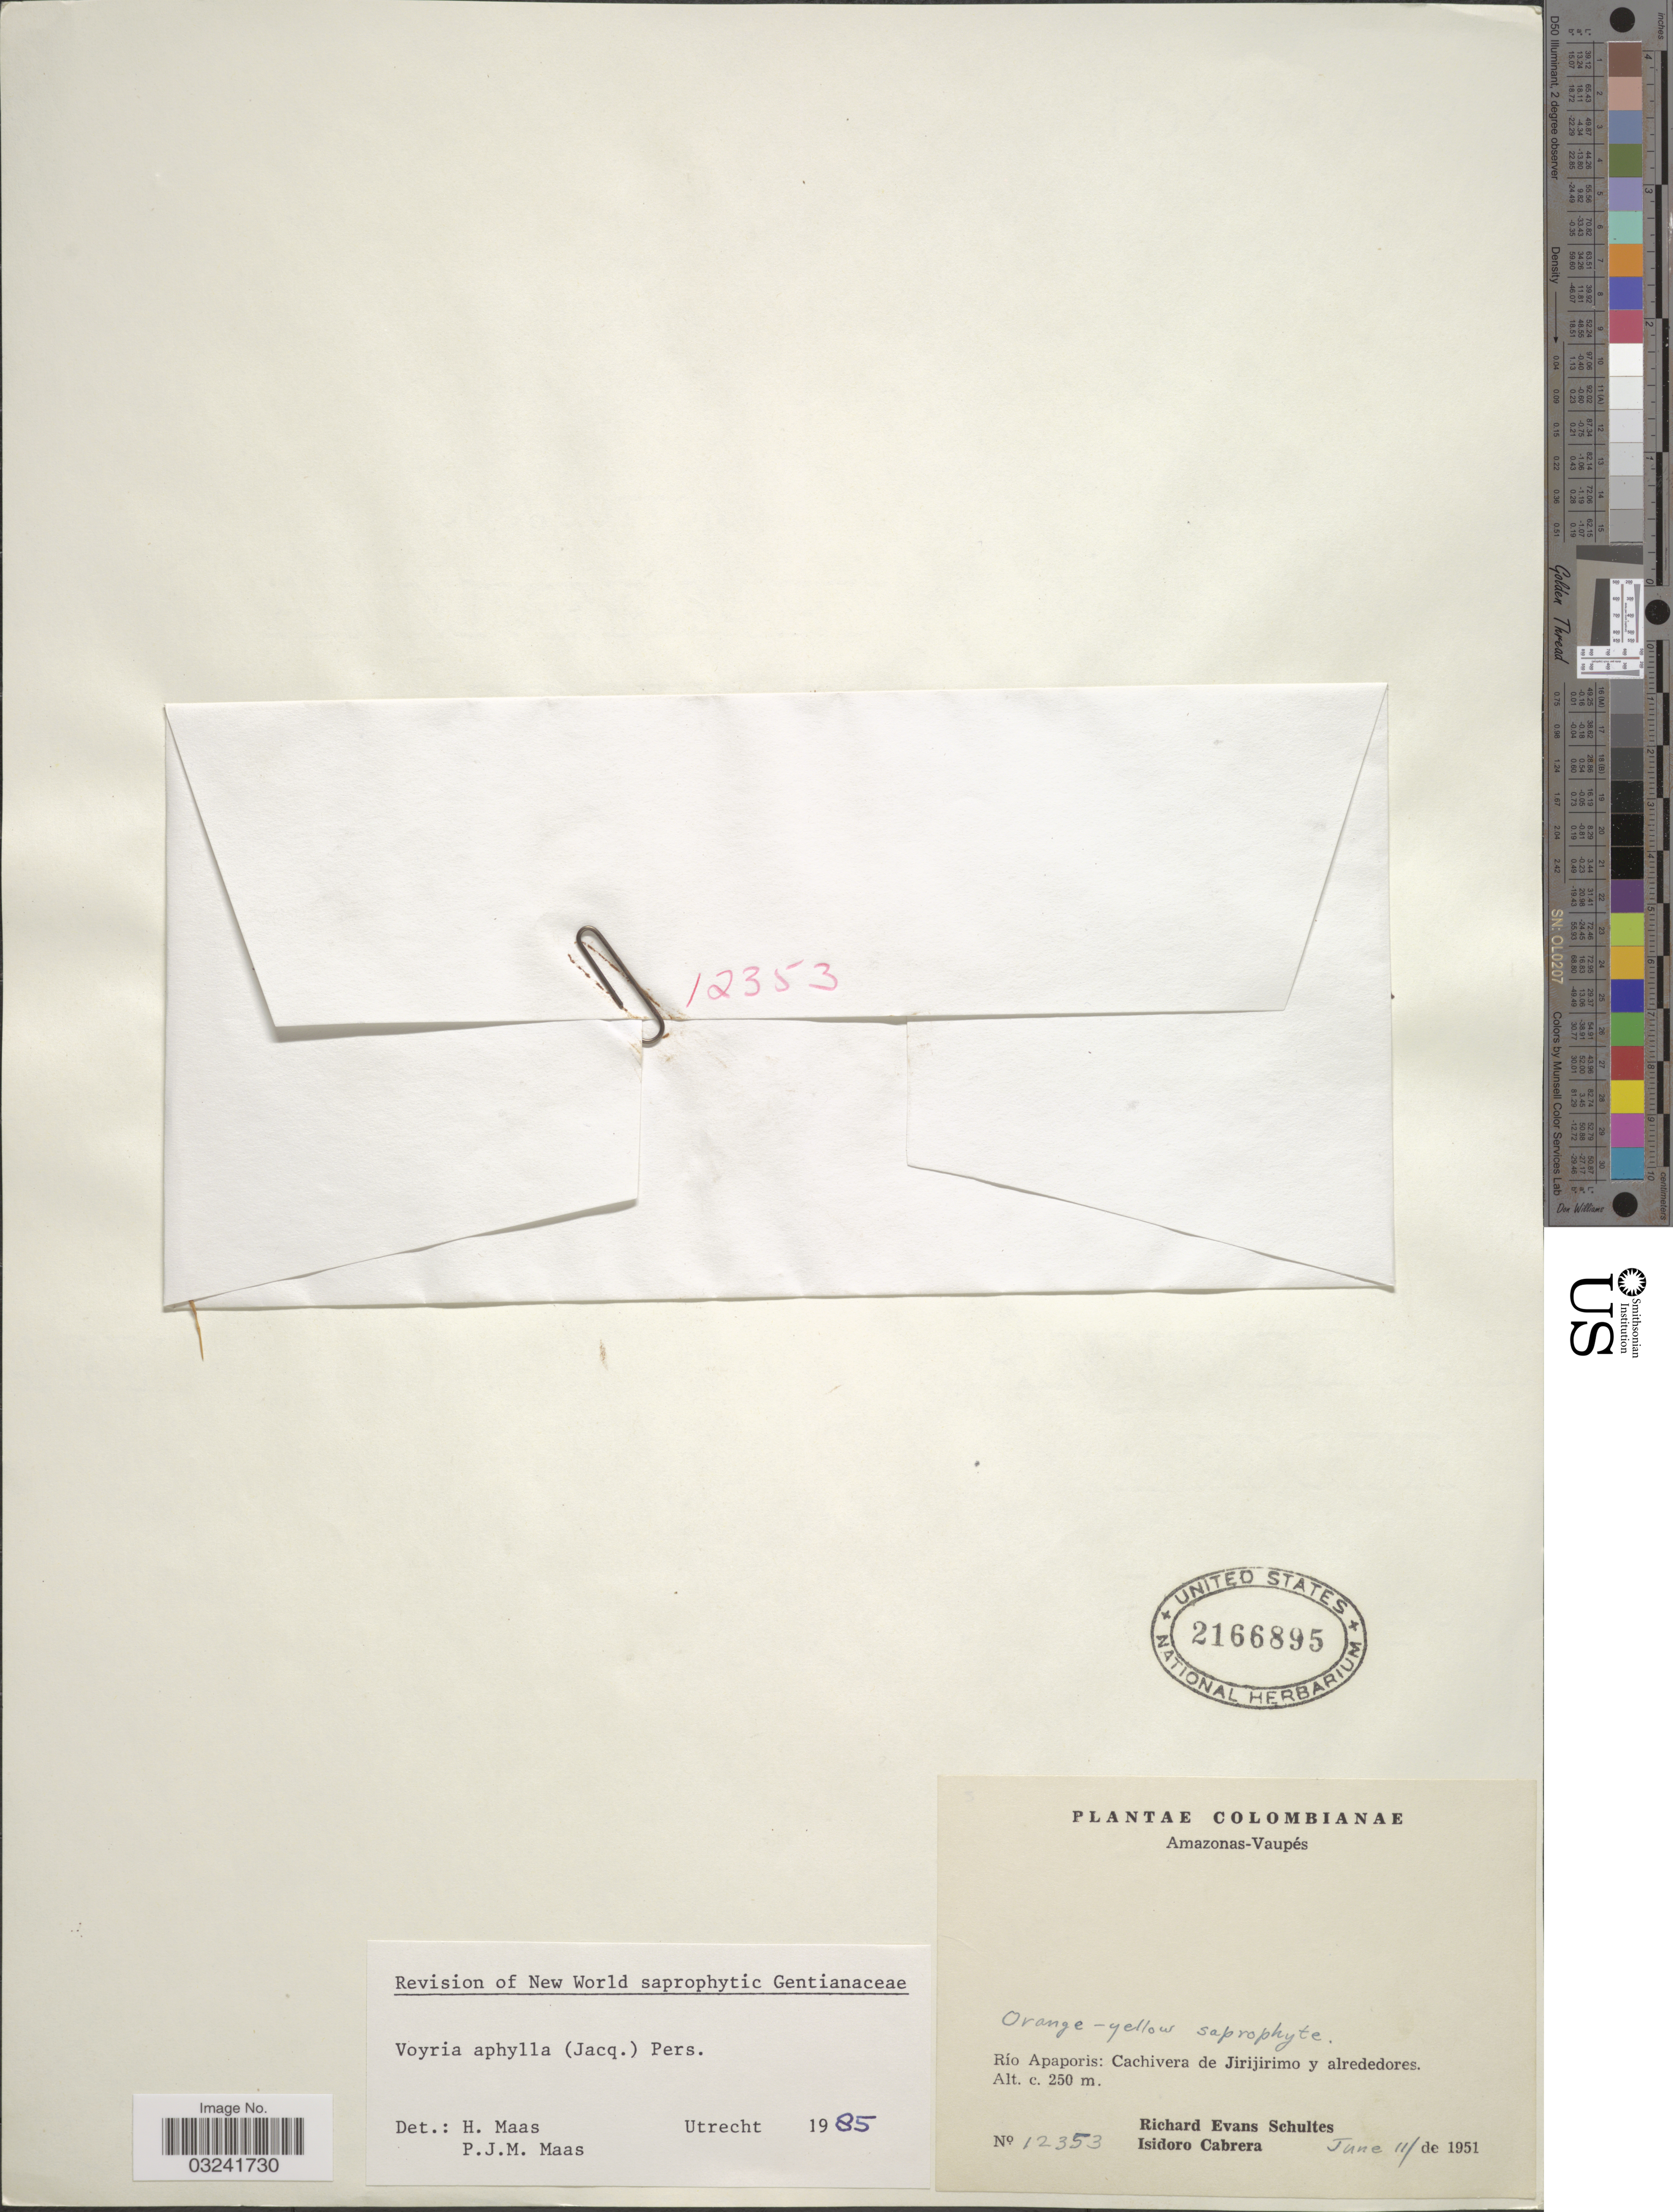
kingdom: Plantae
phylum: Tracheophyta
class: Magnoliopsida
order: Gentianales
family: Gentianaceae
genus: Voyria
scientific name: Voyria aphylla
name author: (Jacq.) Pers.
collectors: R. E. Schultes & I. Cabrera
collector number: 12353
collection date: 1951-06-11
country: Colombia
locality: Amazonas-Vaupés, Río Apaporis: Cachivera de Jirijirimo y alrededores.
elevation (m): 250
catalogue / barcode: US 2166895